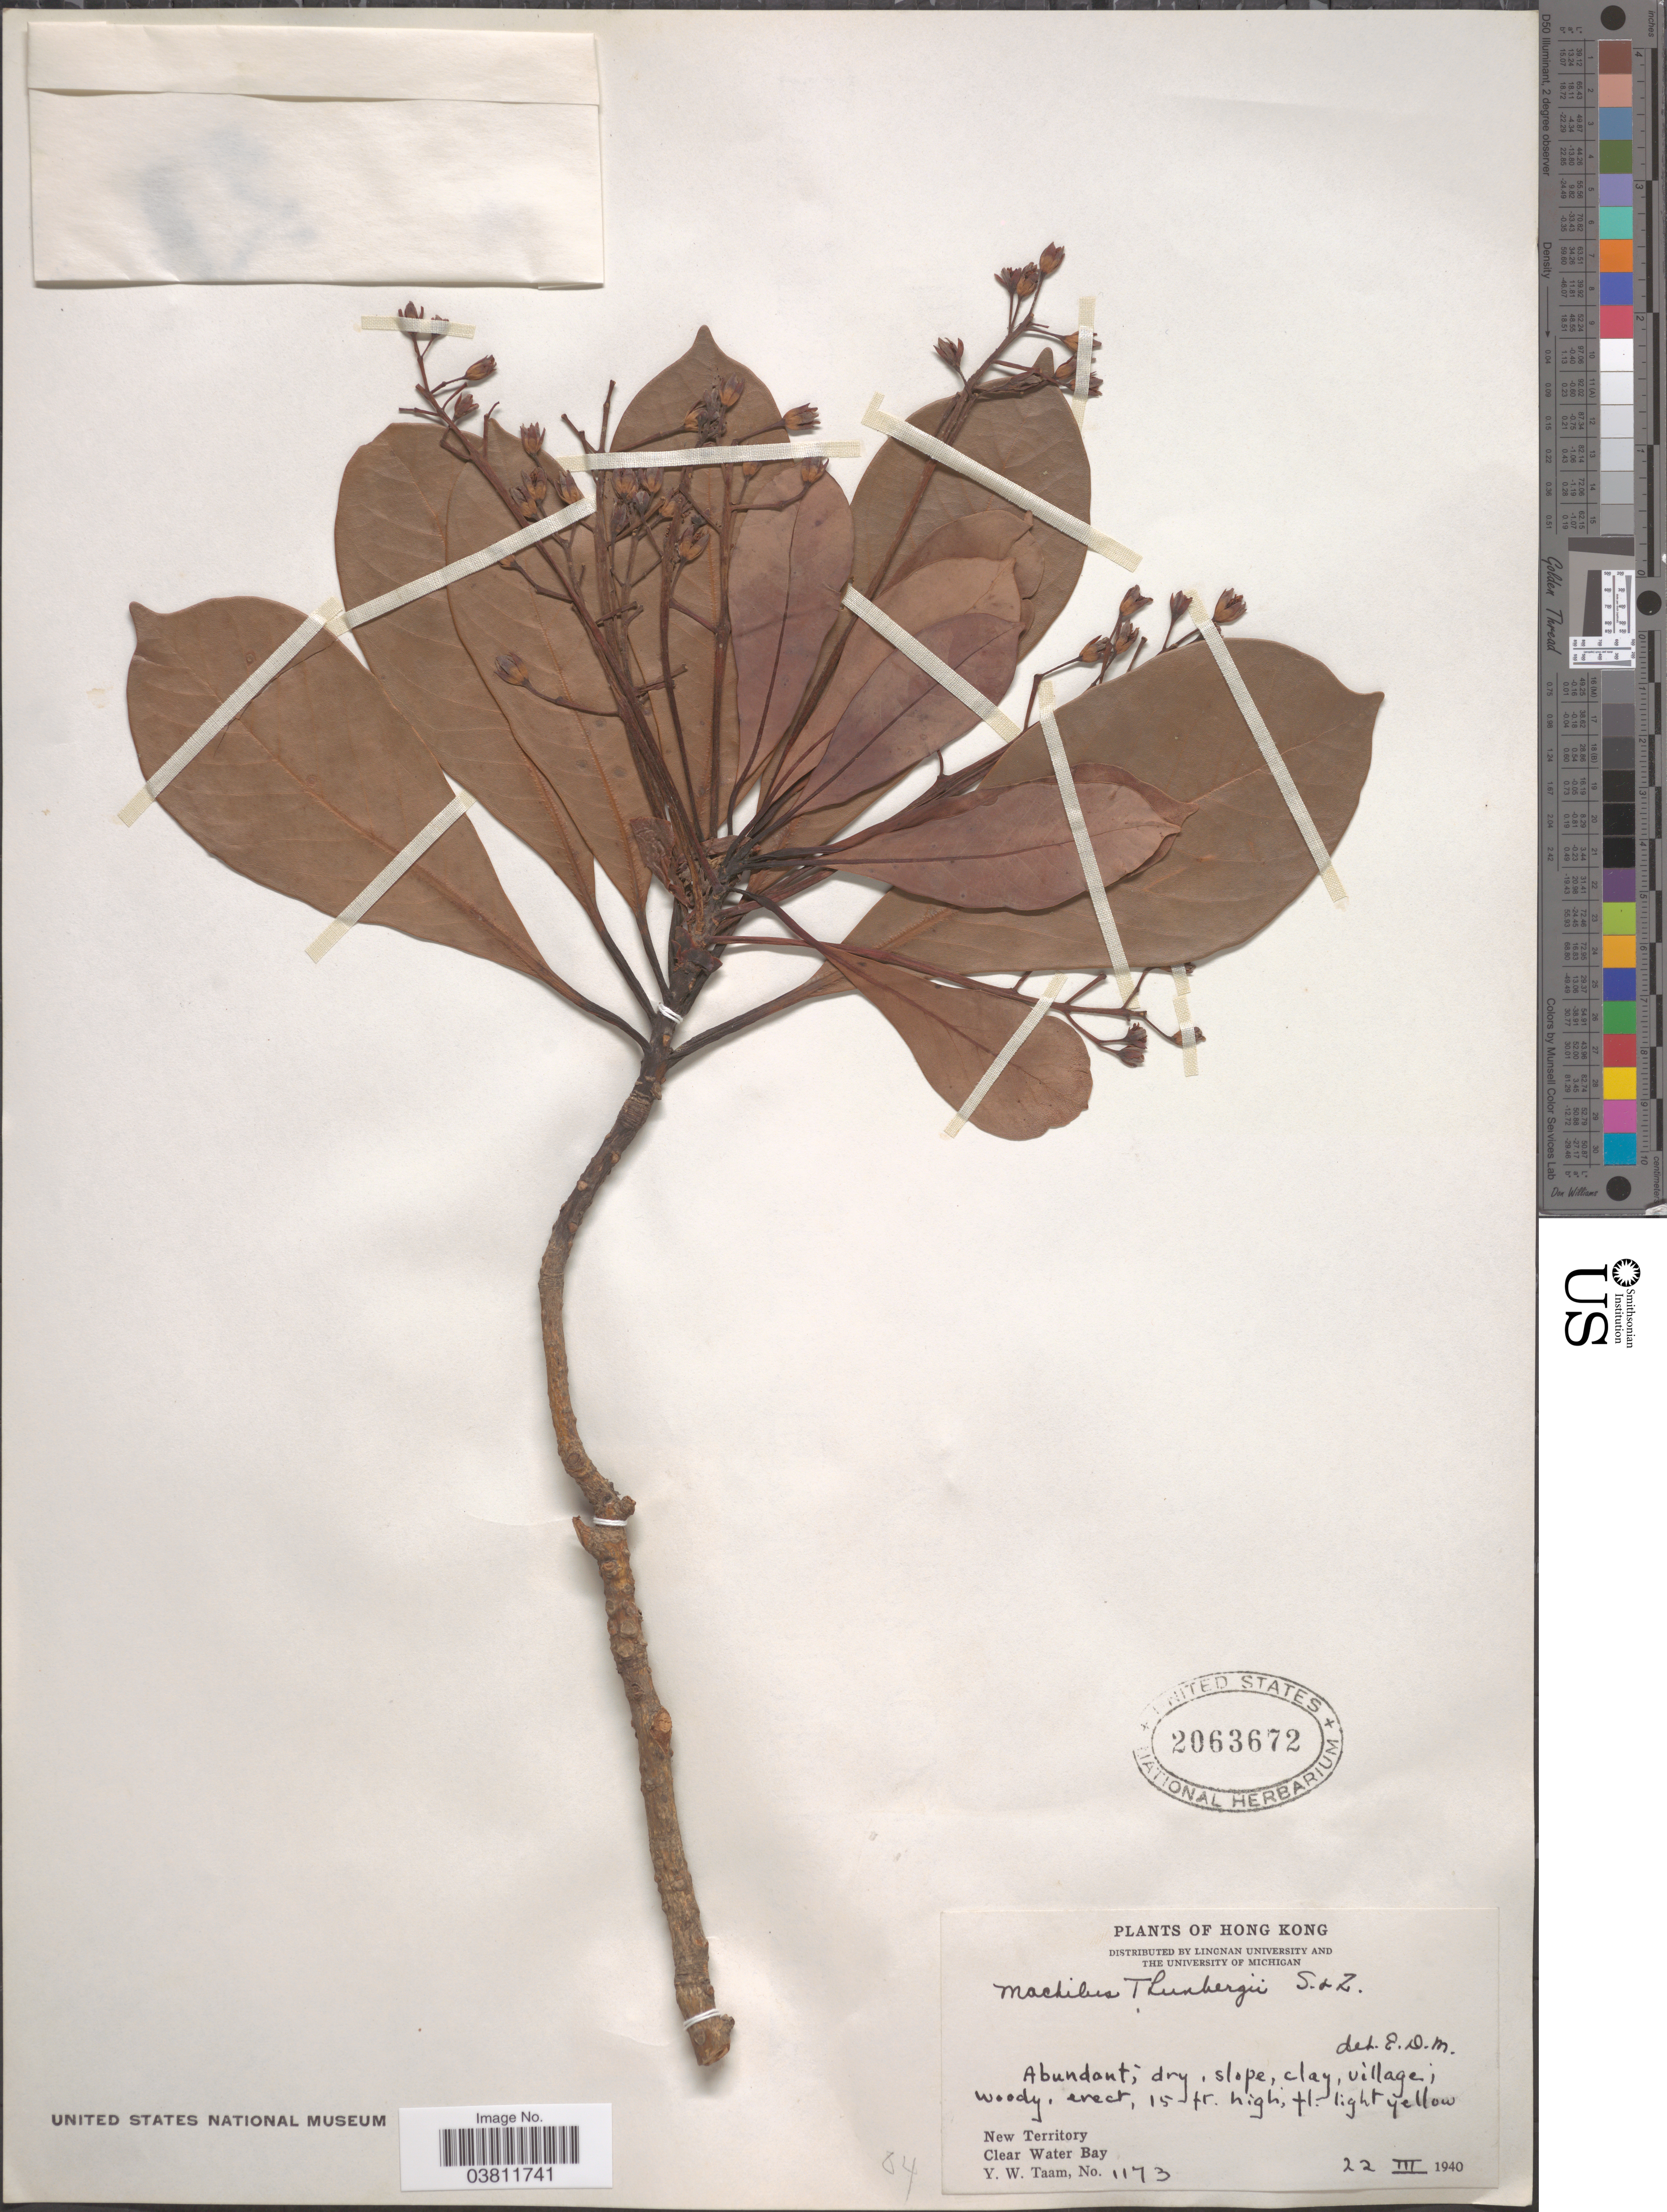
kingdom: Plantae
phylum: Tracheophyta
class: Magnoliopsida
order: Laurales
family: Lauraceae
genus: Machilus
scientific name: Machilus thunbergii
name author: Siebold & Zucc.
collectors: Y. W. Taam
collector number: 1173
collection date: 1940-03-22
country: China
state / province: Hong Kong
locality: New Territory, Clear Water Bay.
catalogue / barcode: US 2063672